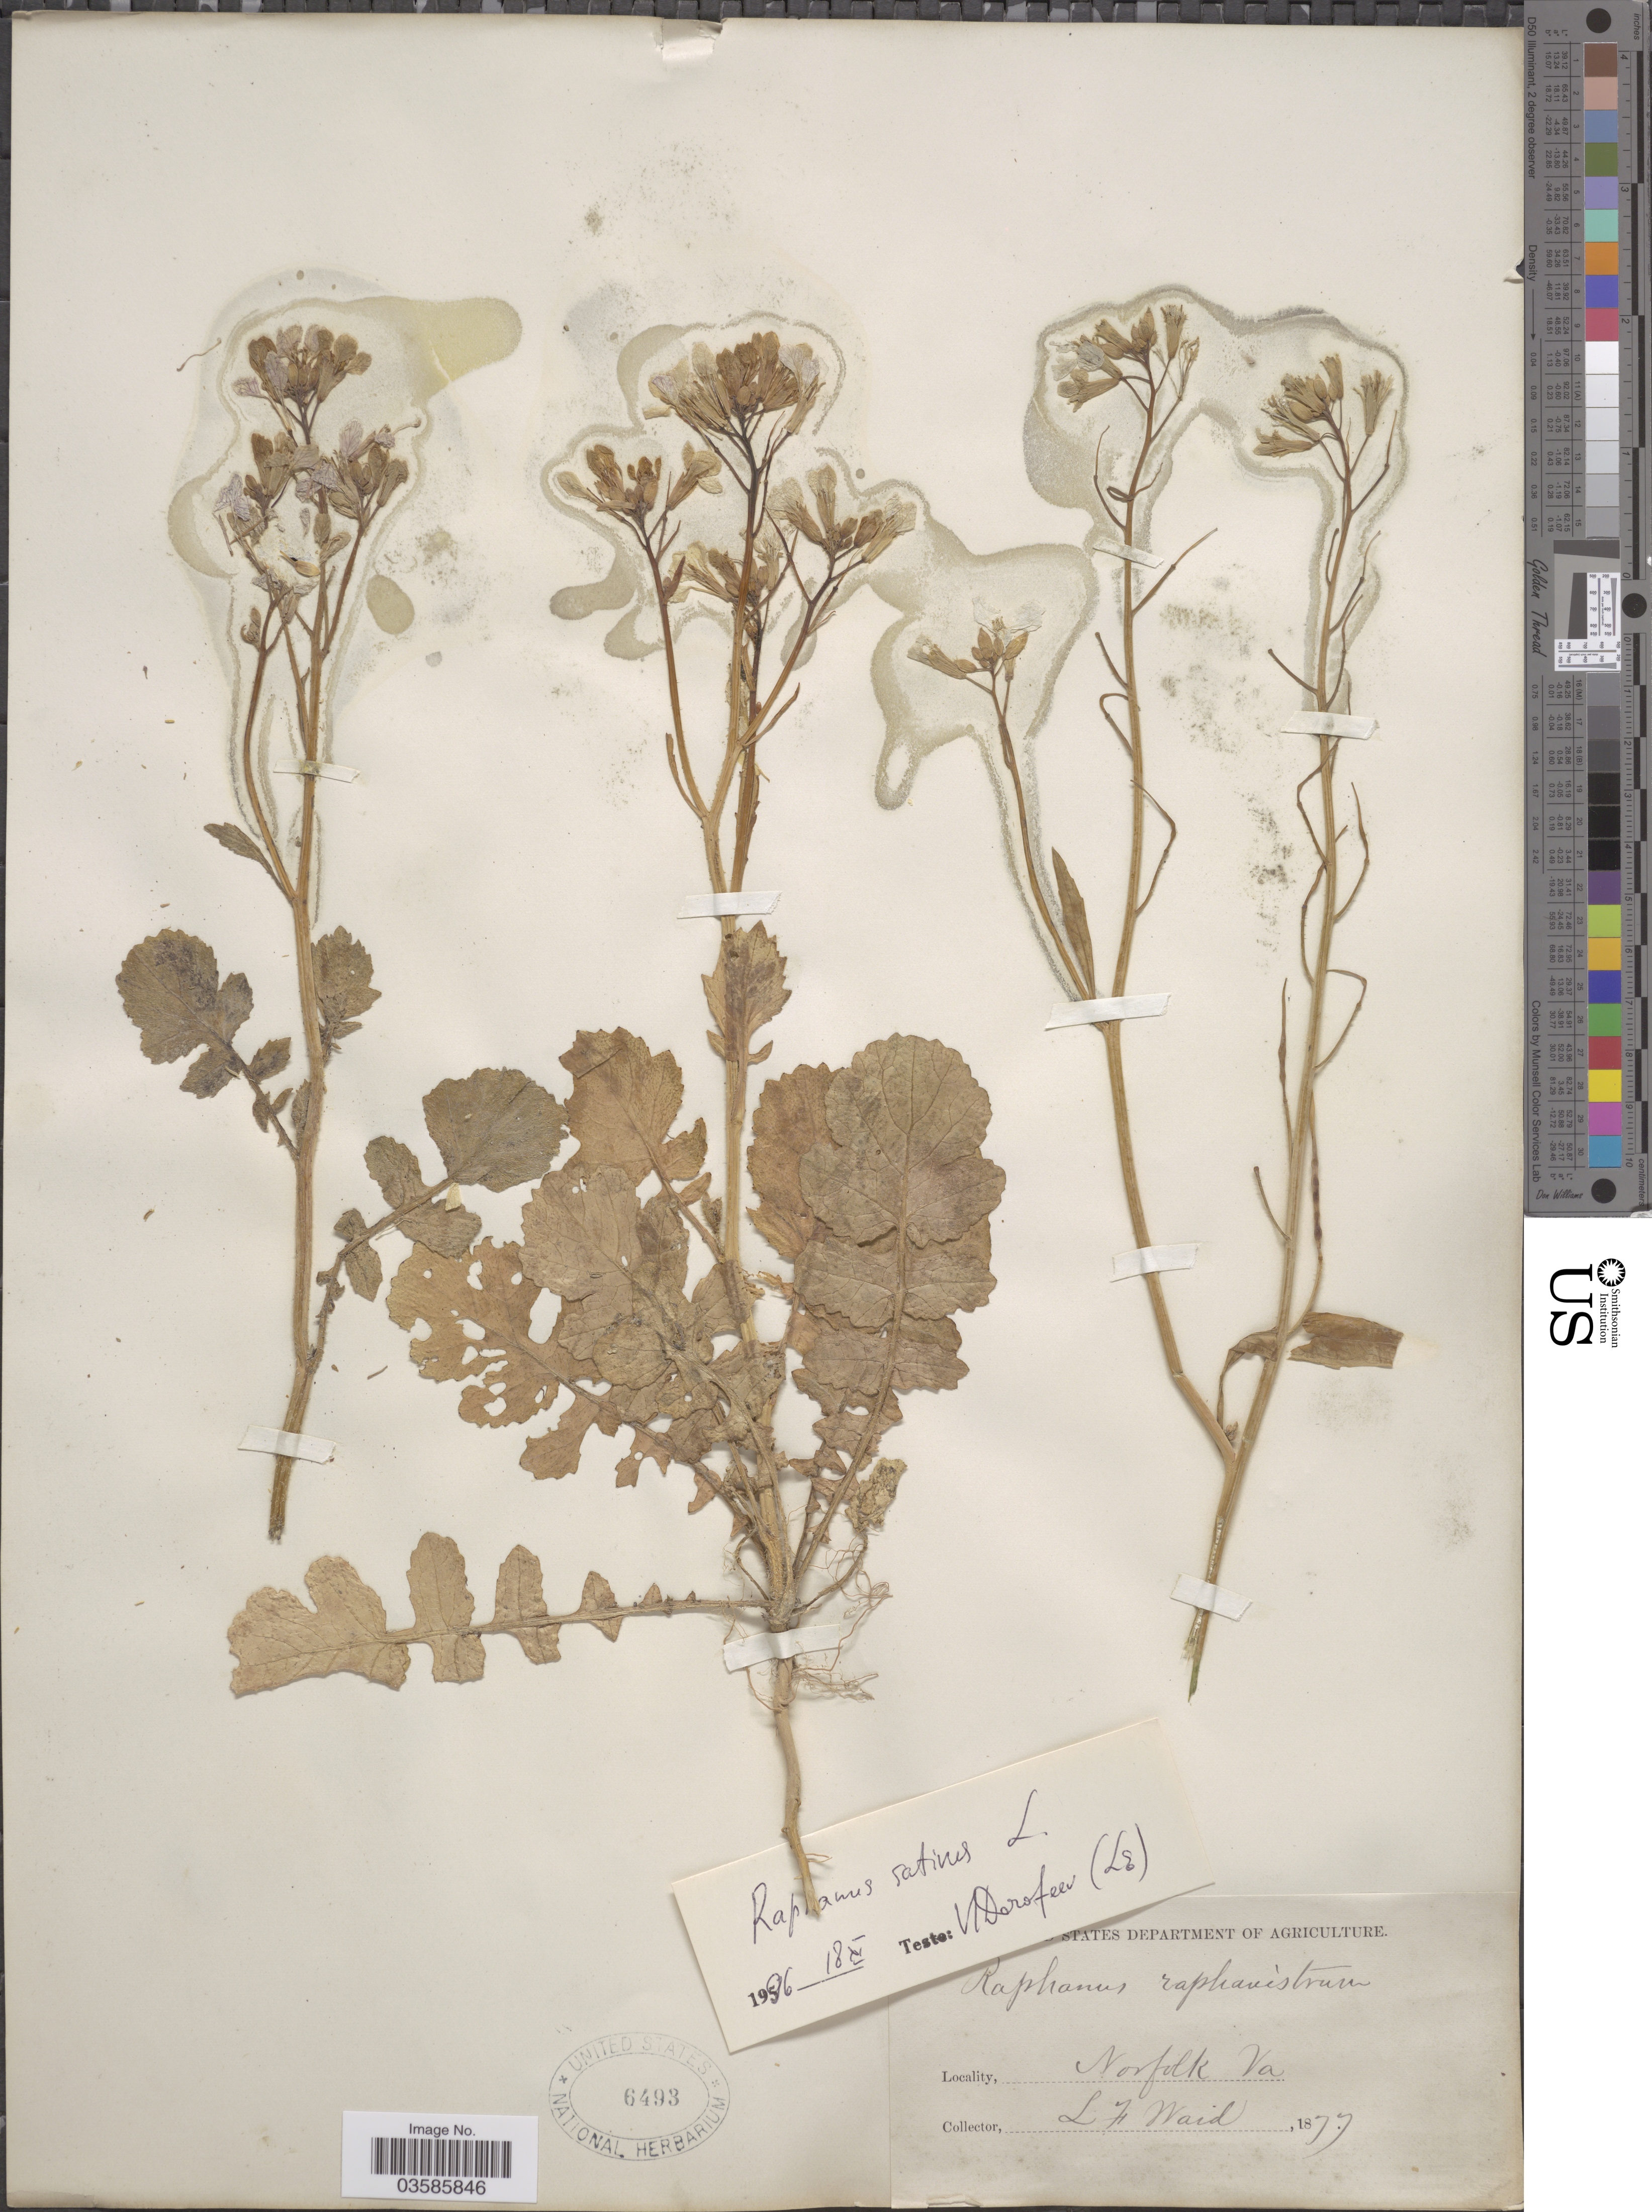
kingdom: Plantae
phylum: Tracheophyta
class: Magnoliopsida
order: Brassicales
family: Brassicaceae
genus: Raphanus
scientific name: Raphanus sativus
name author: L.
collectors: L. F. Ward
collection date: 1877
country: United States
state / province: Virginia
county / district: City of Norfolk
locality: Norfolk.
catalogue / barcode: US 6493